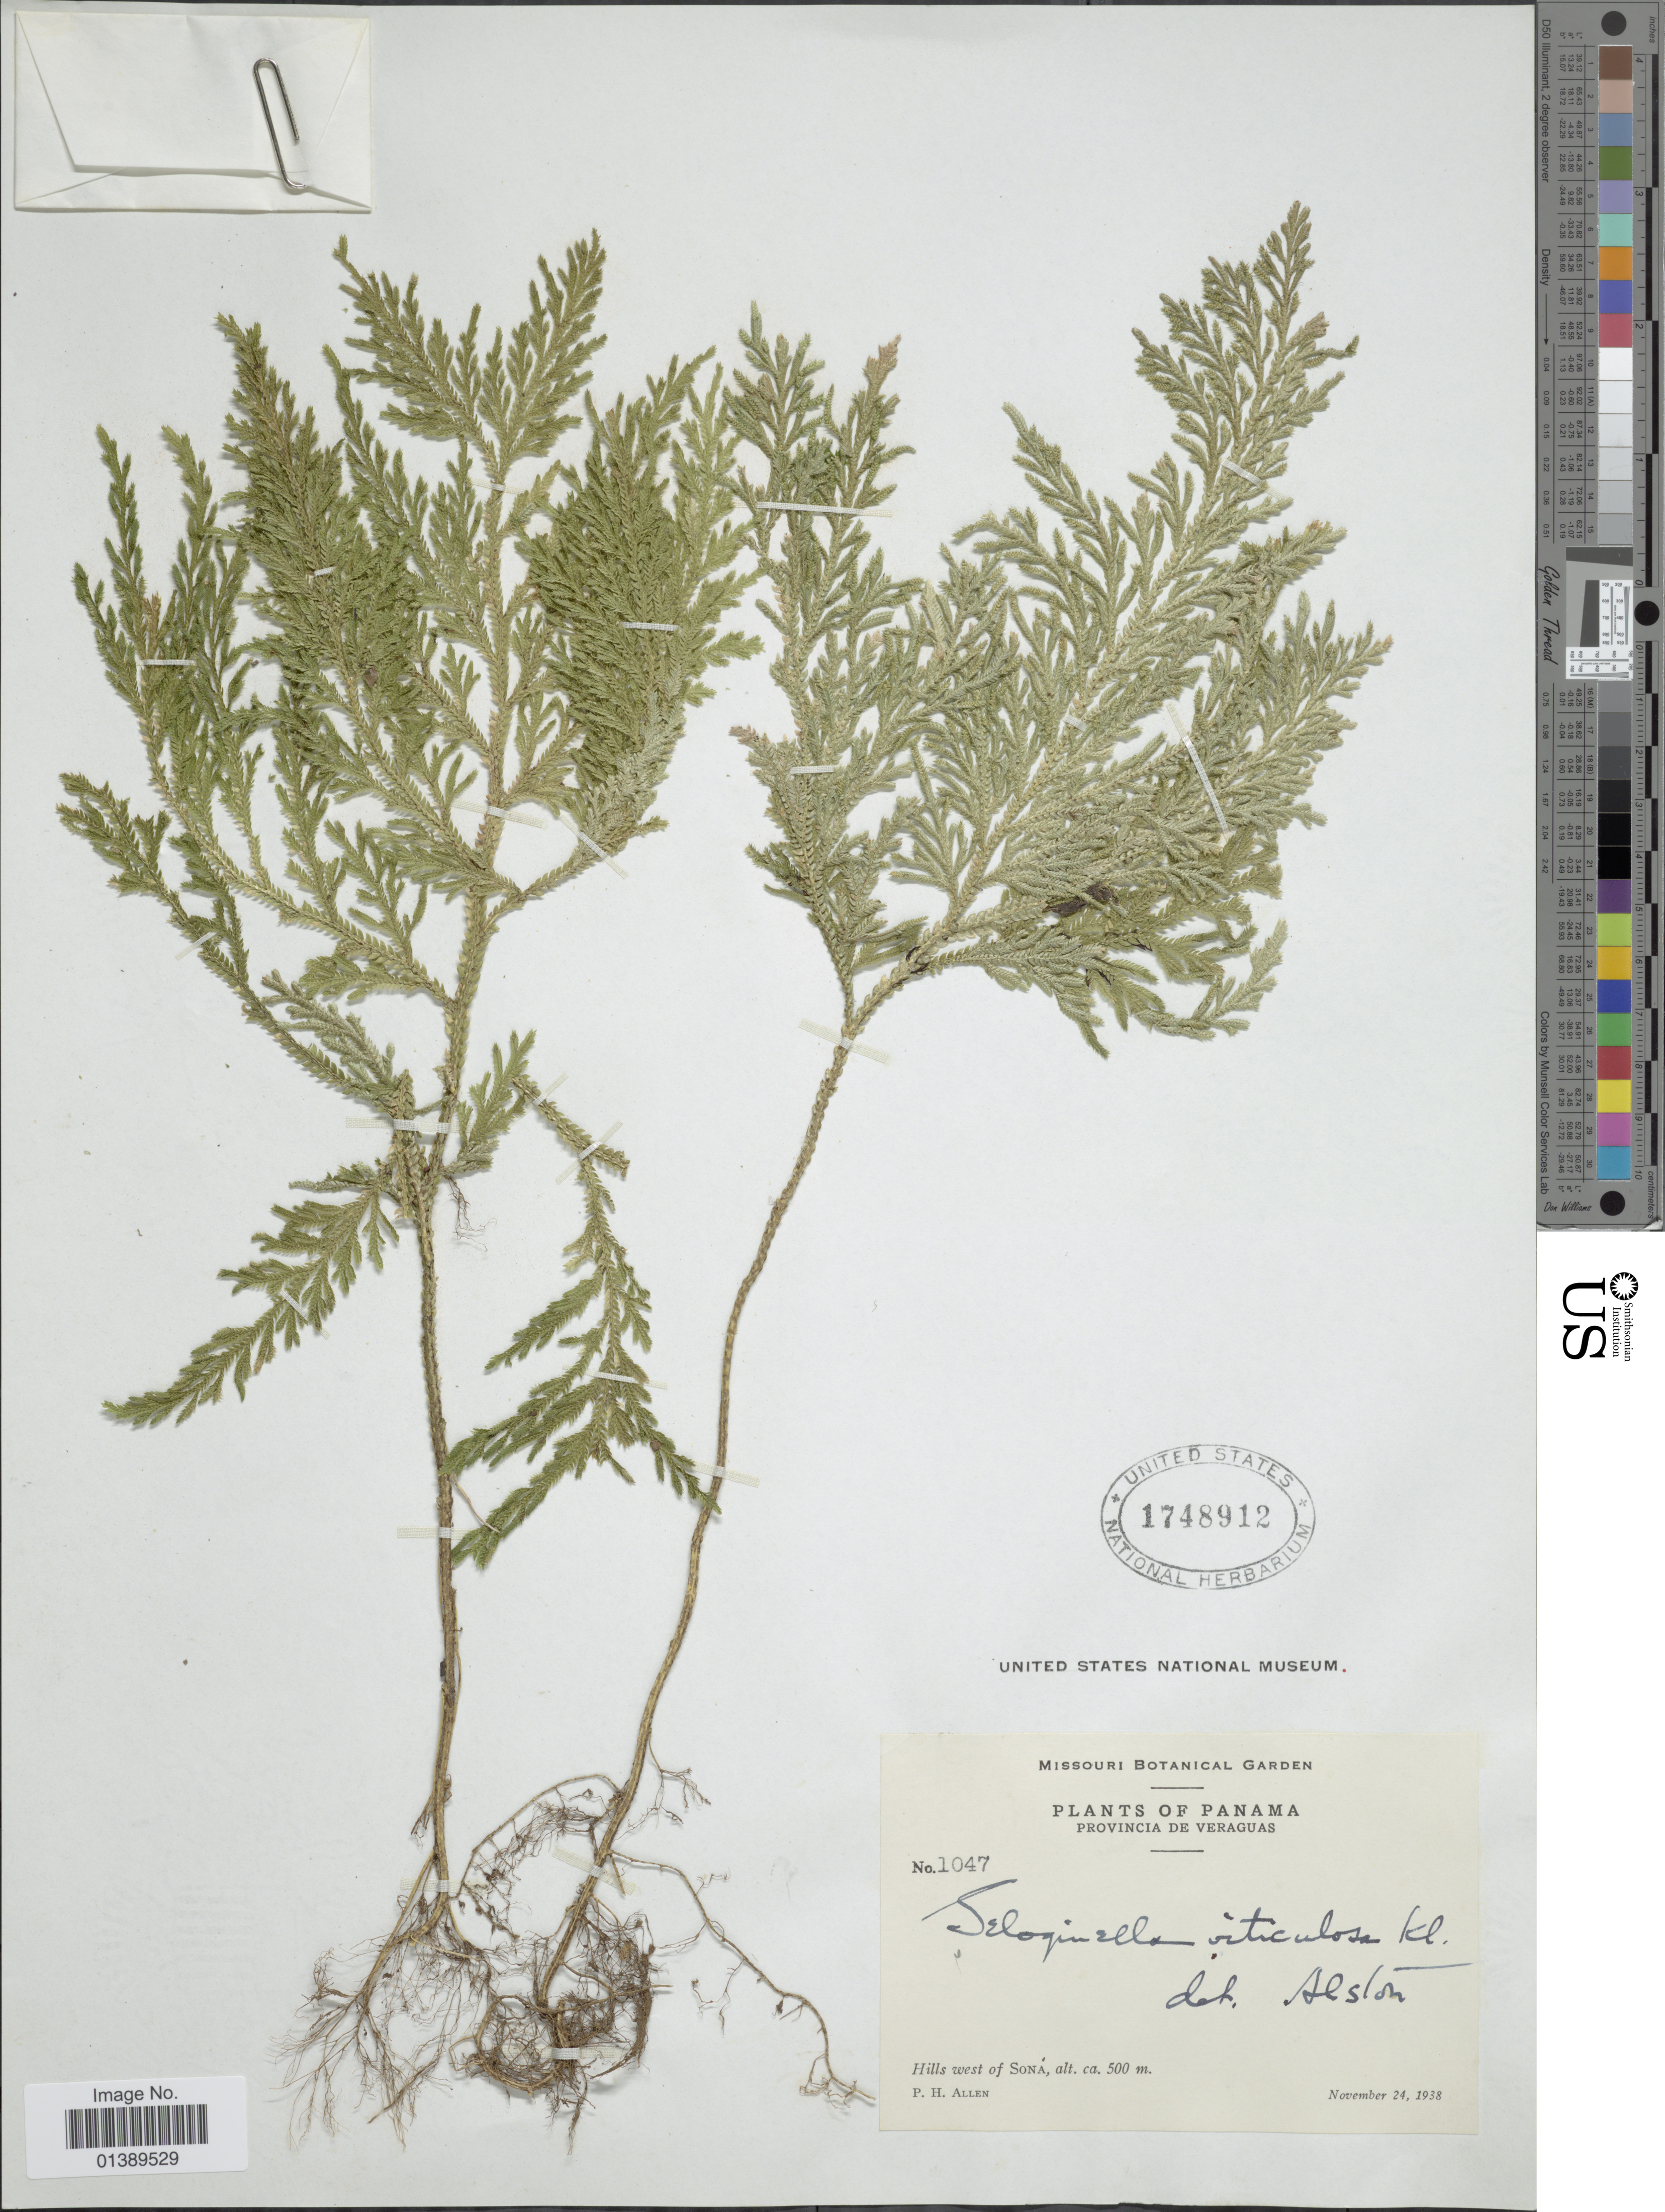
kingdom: Plantae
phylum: Tracheophyta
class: Lycopodiopsida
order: Selaginellales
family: Selaginellaceae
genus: Selaginella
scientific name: Selaginella viticulosa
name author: Klotzsch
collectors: P. H. Allen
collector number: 1047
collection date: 1938-11-24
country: Panama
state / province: Veraguas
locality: Hills west of Sona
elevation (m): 500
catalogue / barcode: US 1748912